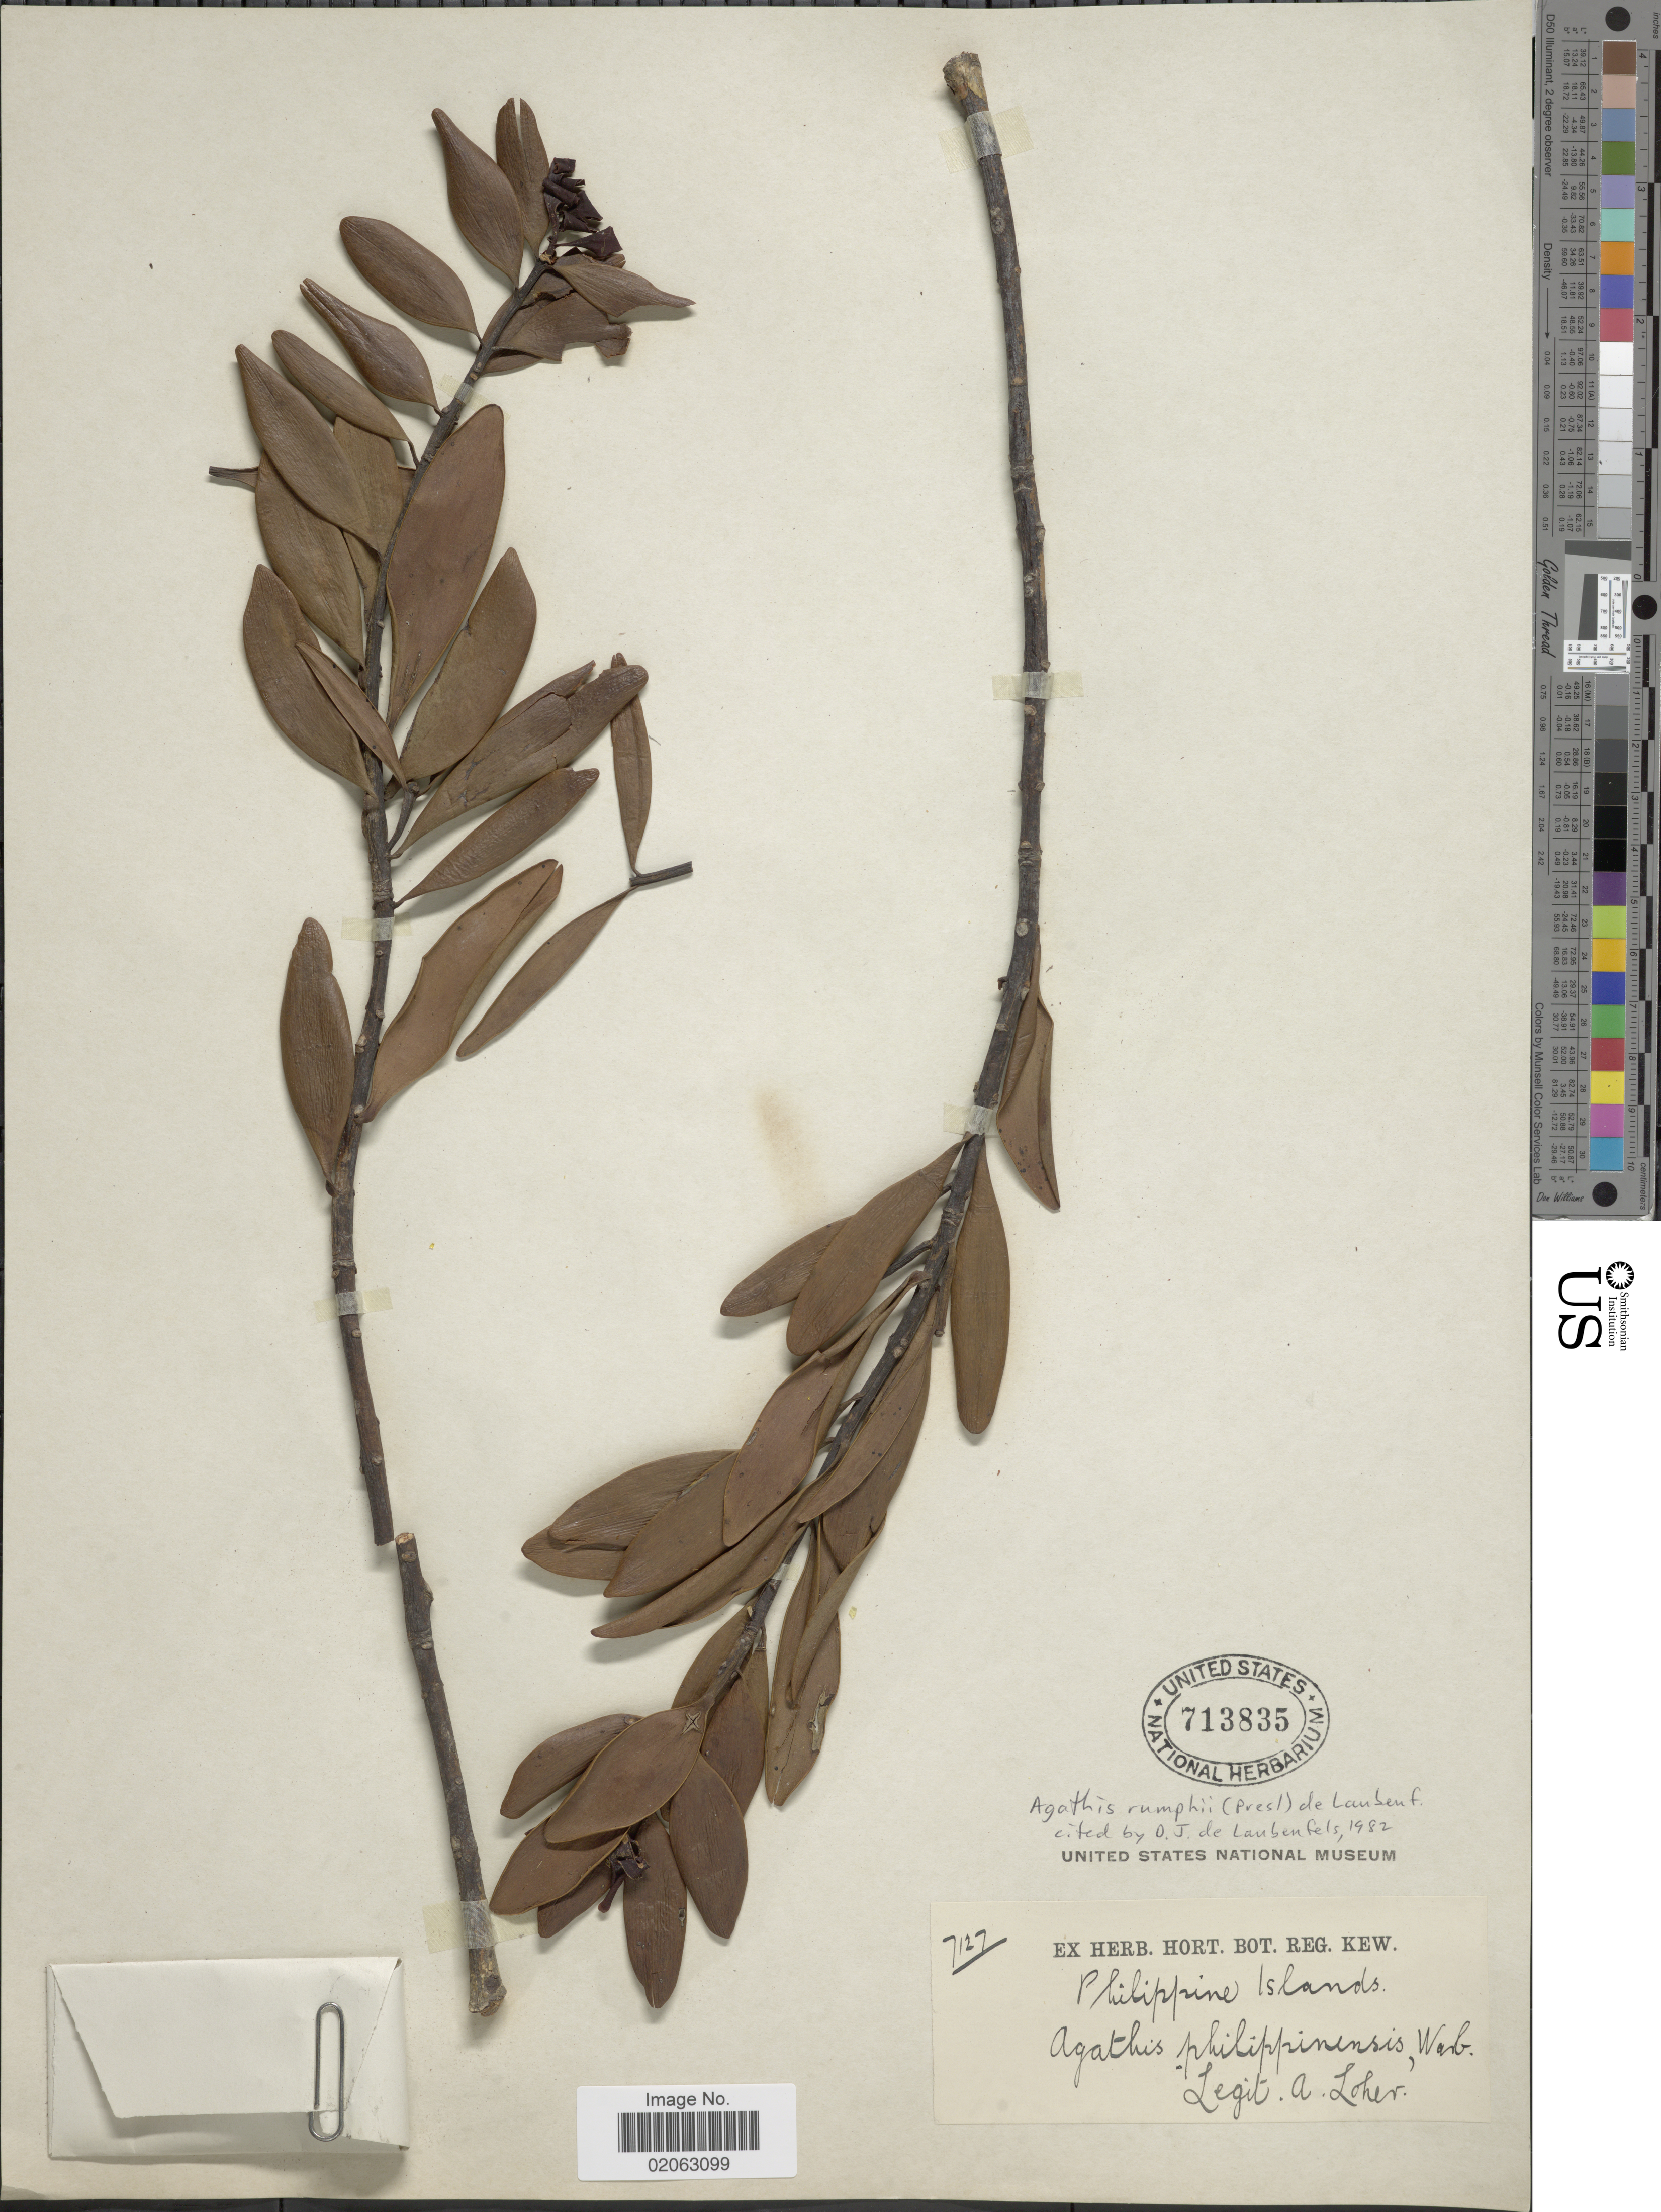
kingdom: Plantae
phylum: Tracheophyta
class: Pinopsida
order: Pinales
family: Araucariaceae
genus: Agathis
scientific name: Agathis rumphii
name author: (C. Presl)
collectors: A. Loher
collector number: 7127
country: Philippines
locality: Philippine Islands.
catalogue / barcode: US 713835